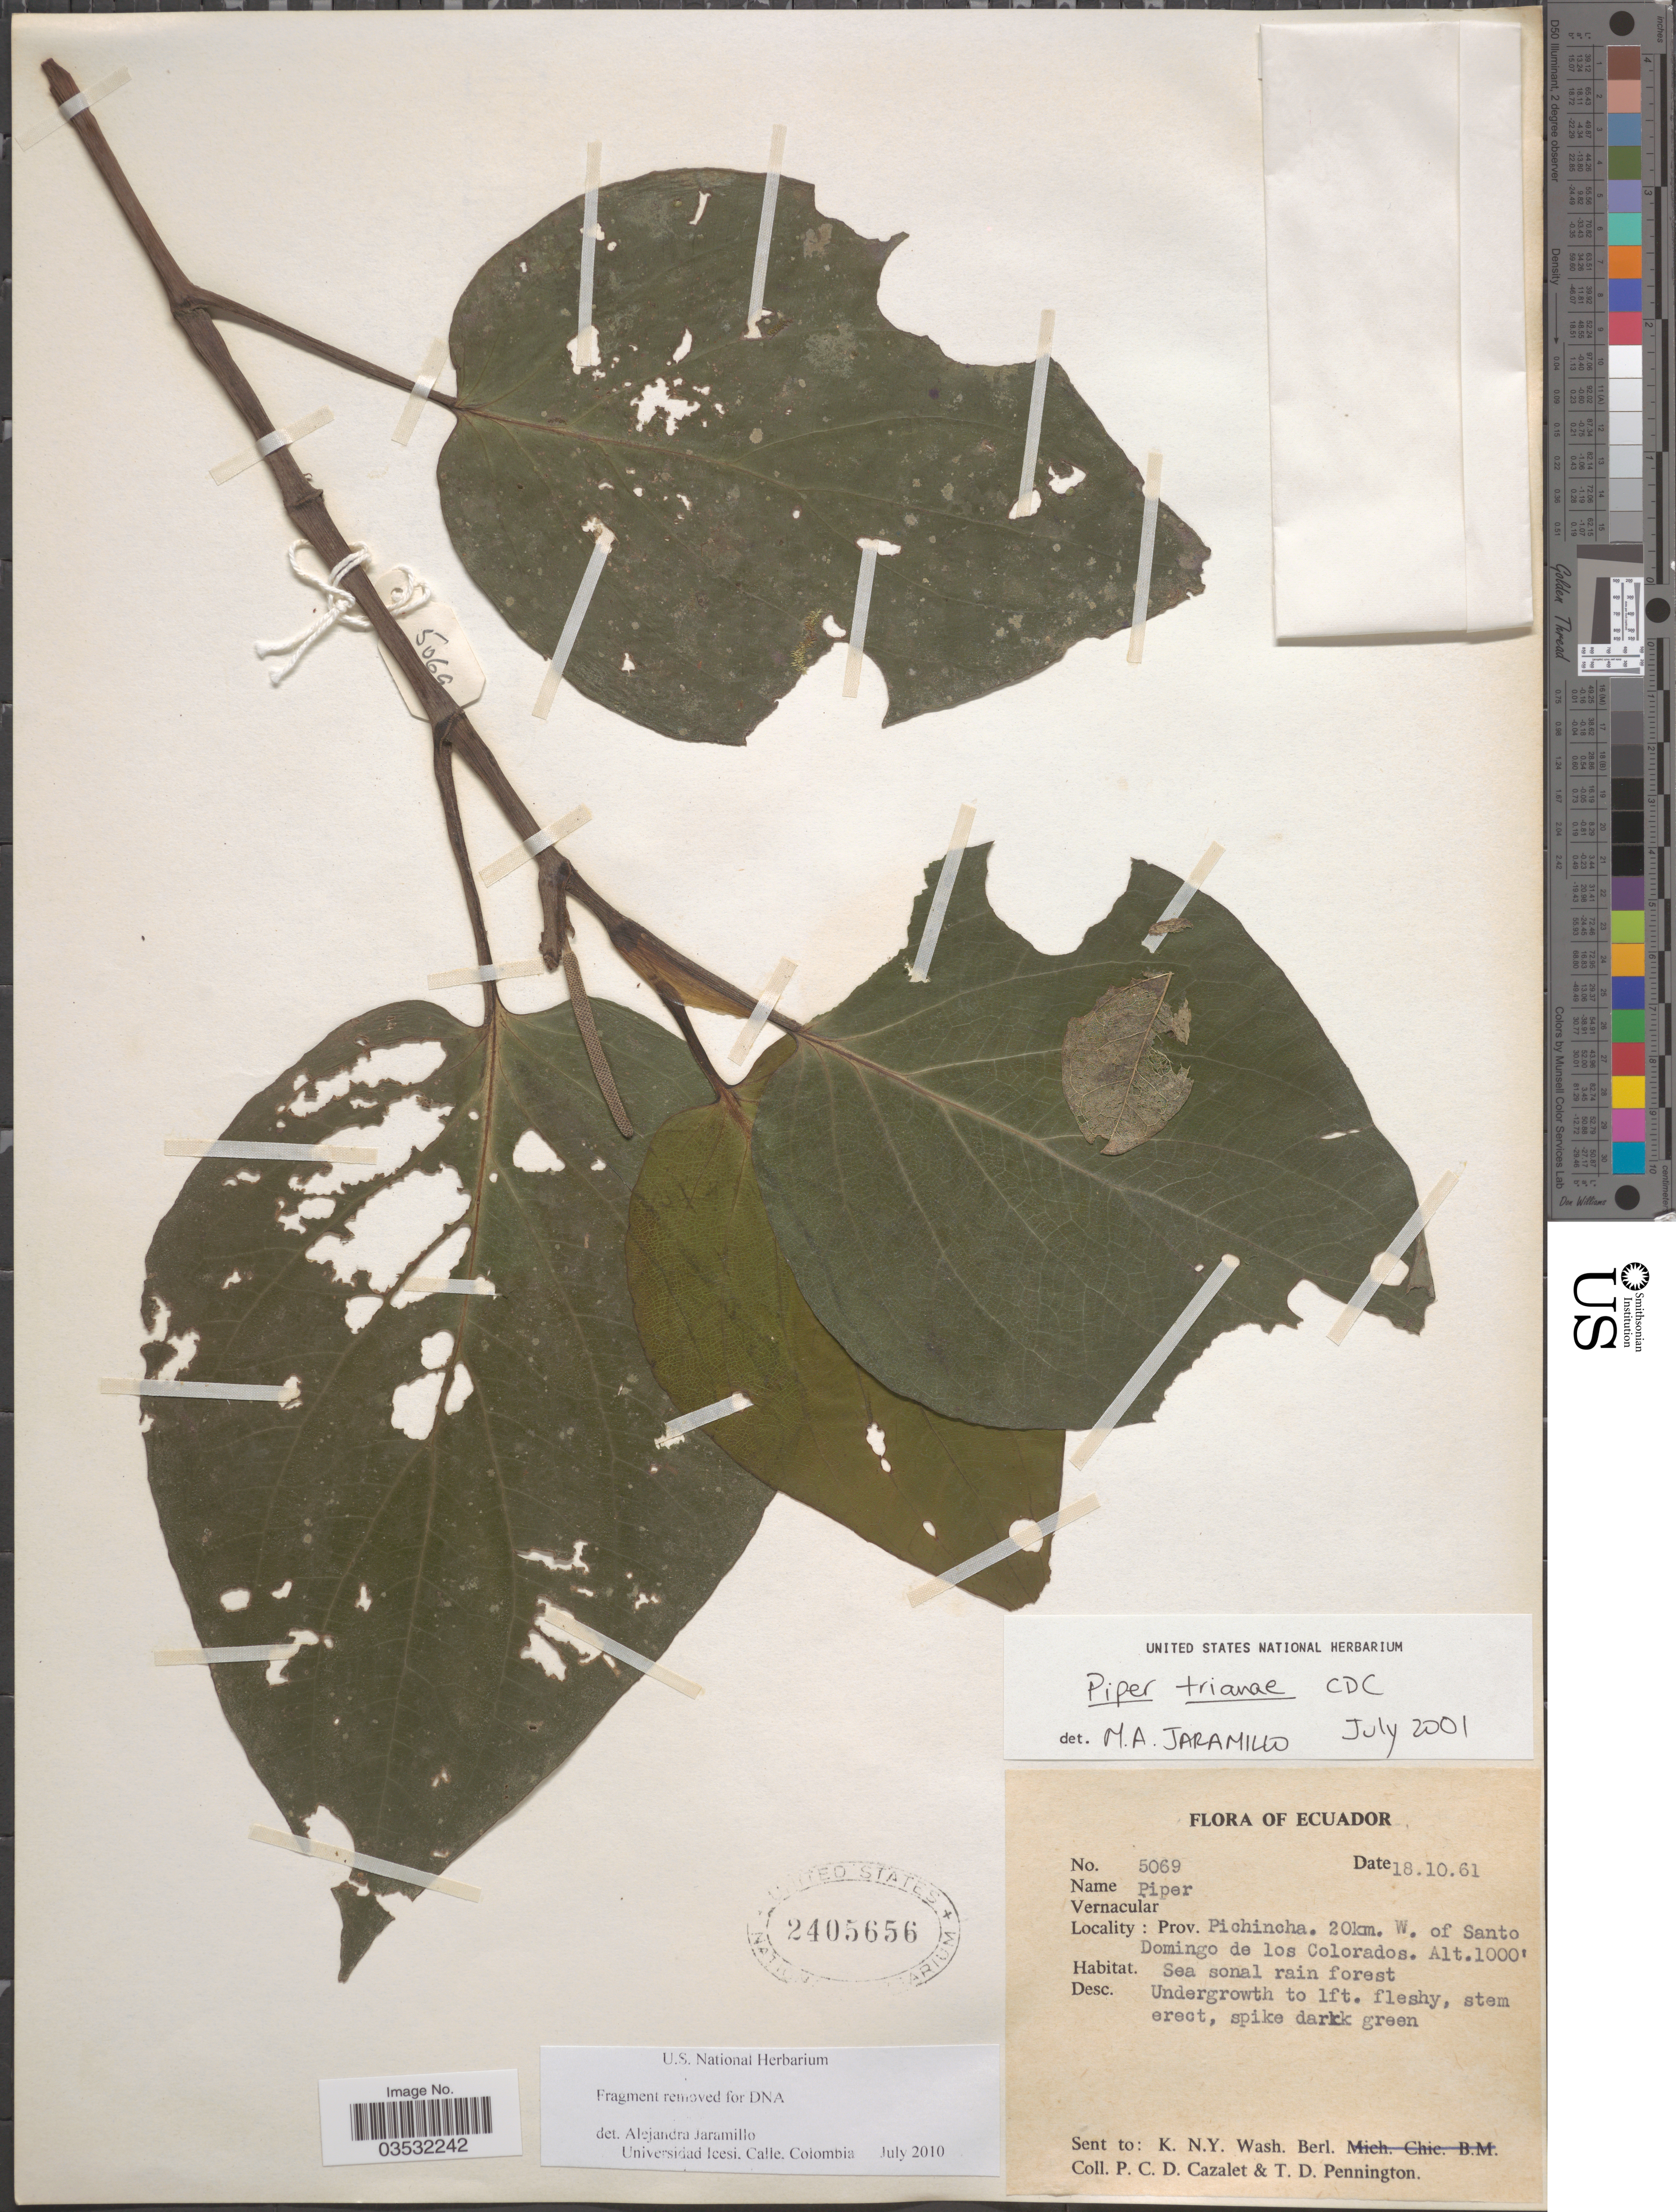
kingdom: Plantae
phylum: Tracheophyta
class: Magnoliopsida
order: Piperales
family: Piperaceae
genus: Piper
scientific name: Piper trianae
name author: C. DC.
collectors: P. C. D. Cazalet & T. D. Pennington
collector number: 5069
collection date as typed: Transcribed d/m/y: 18/10/61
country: Ecuador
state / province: Pichincha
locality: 20 km. W. of Santo Domingo de los Colorados.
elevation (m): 305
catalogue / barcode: US 2405656